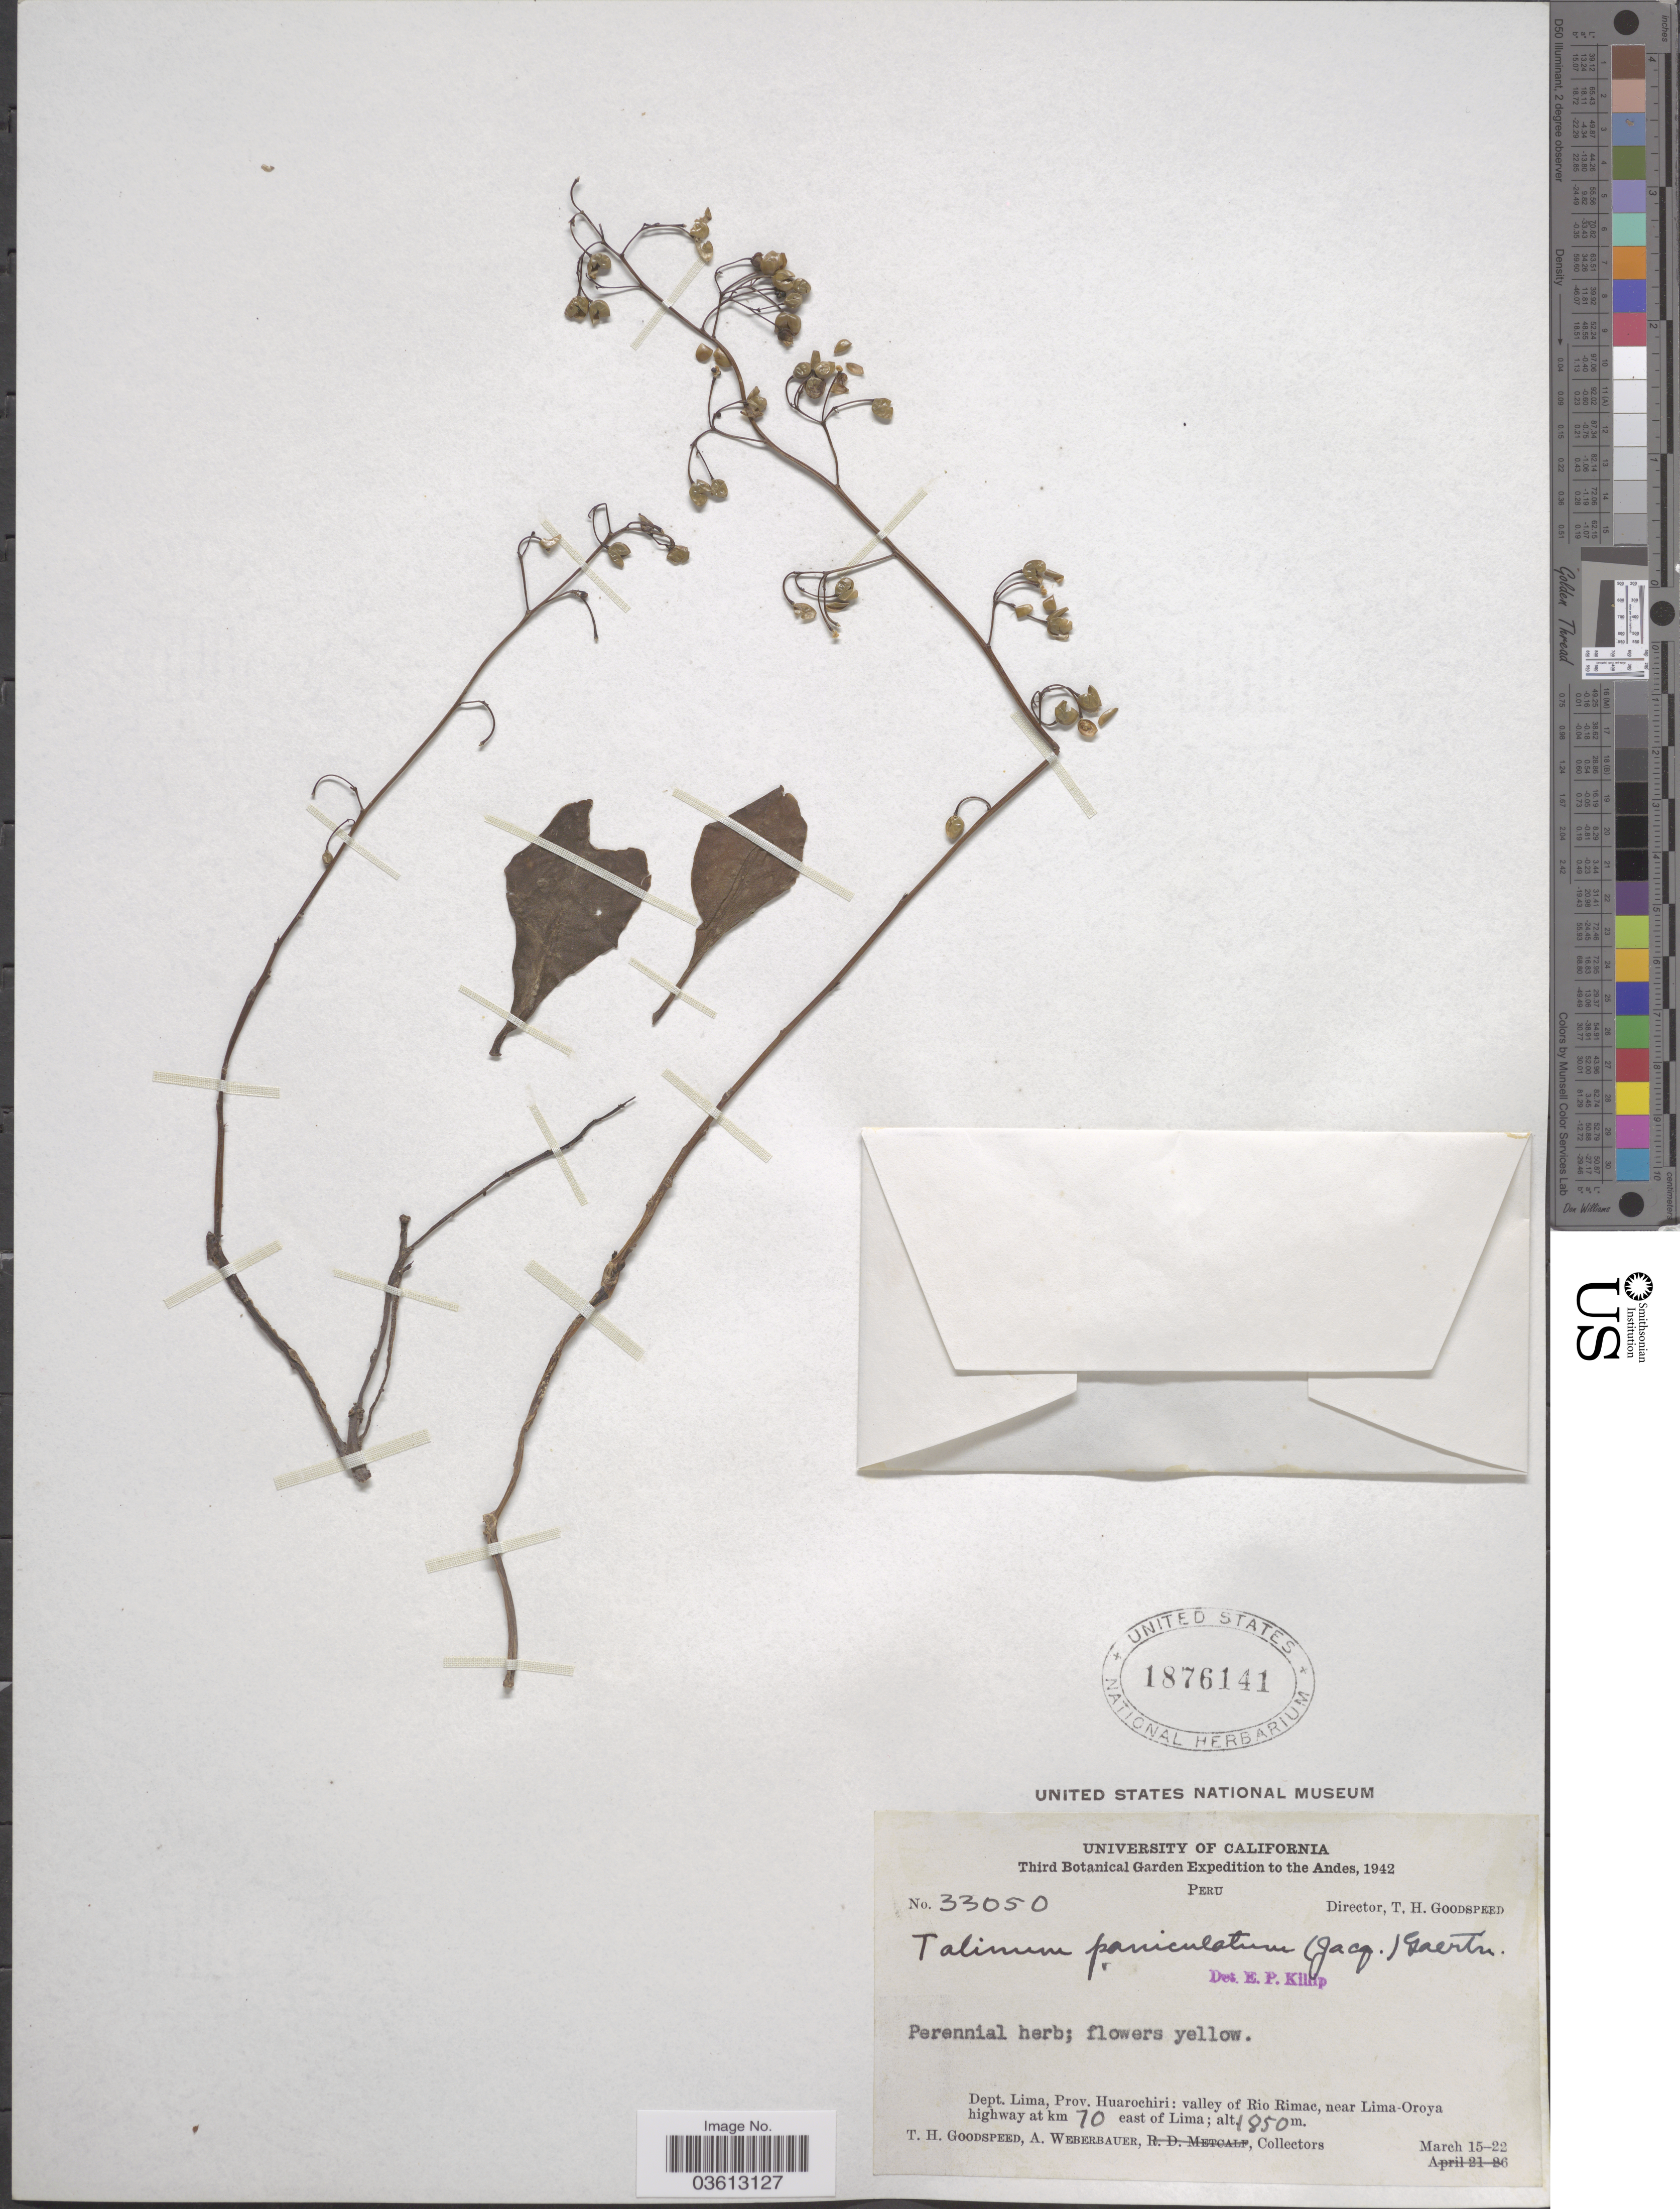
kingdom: Plantae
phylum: Tracheophyta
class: Magnoliopsida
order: Caryophyllales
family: Talinaceae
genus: Talinum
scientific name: Talinum paniculatum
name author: (Jacq.) Gaertn.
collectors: T. Goodspeed & A. Weberbauer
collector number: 33050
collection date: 1942-03-15/1942-03-22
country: Peru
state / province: Lima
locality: The Andes. Dept. Lima, Prov. Huarochiri: valley of Rio Rimac, near Lima-Oroya highway at km 70 east of Lima.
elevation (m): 1850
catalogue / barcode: US 1876141